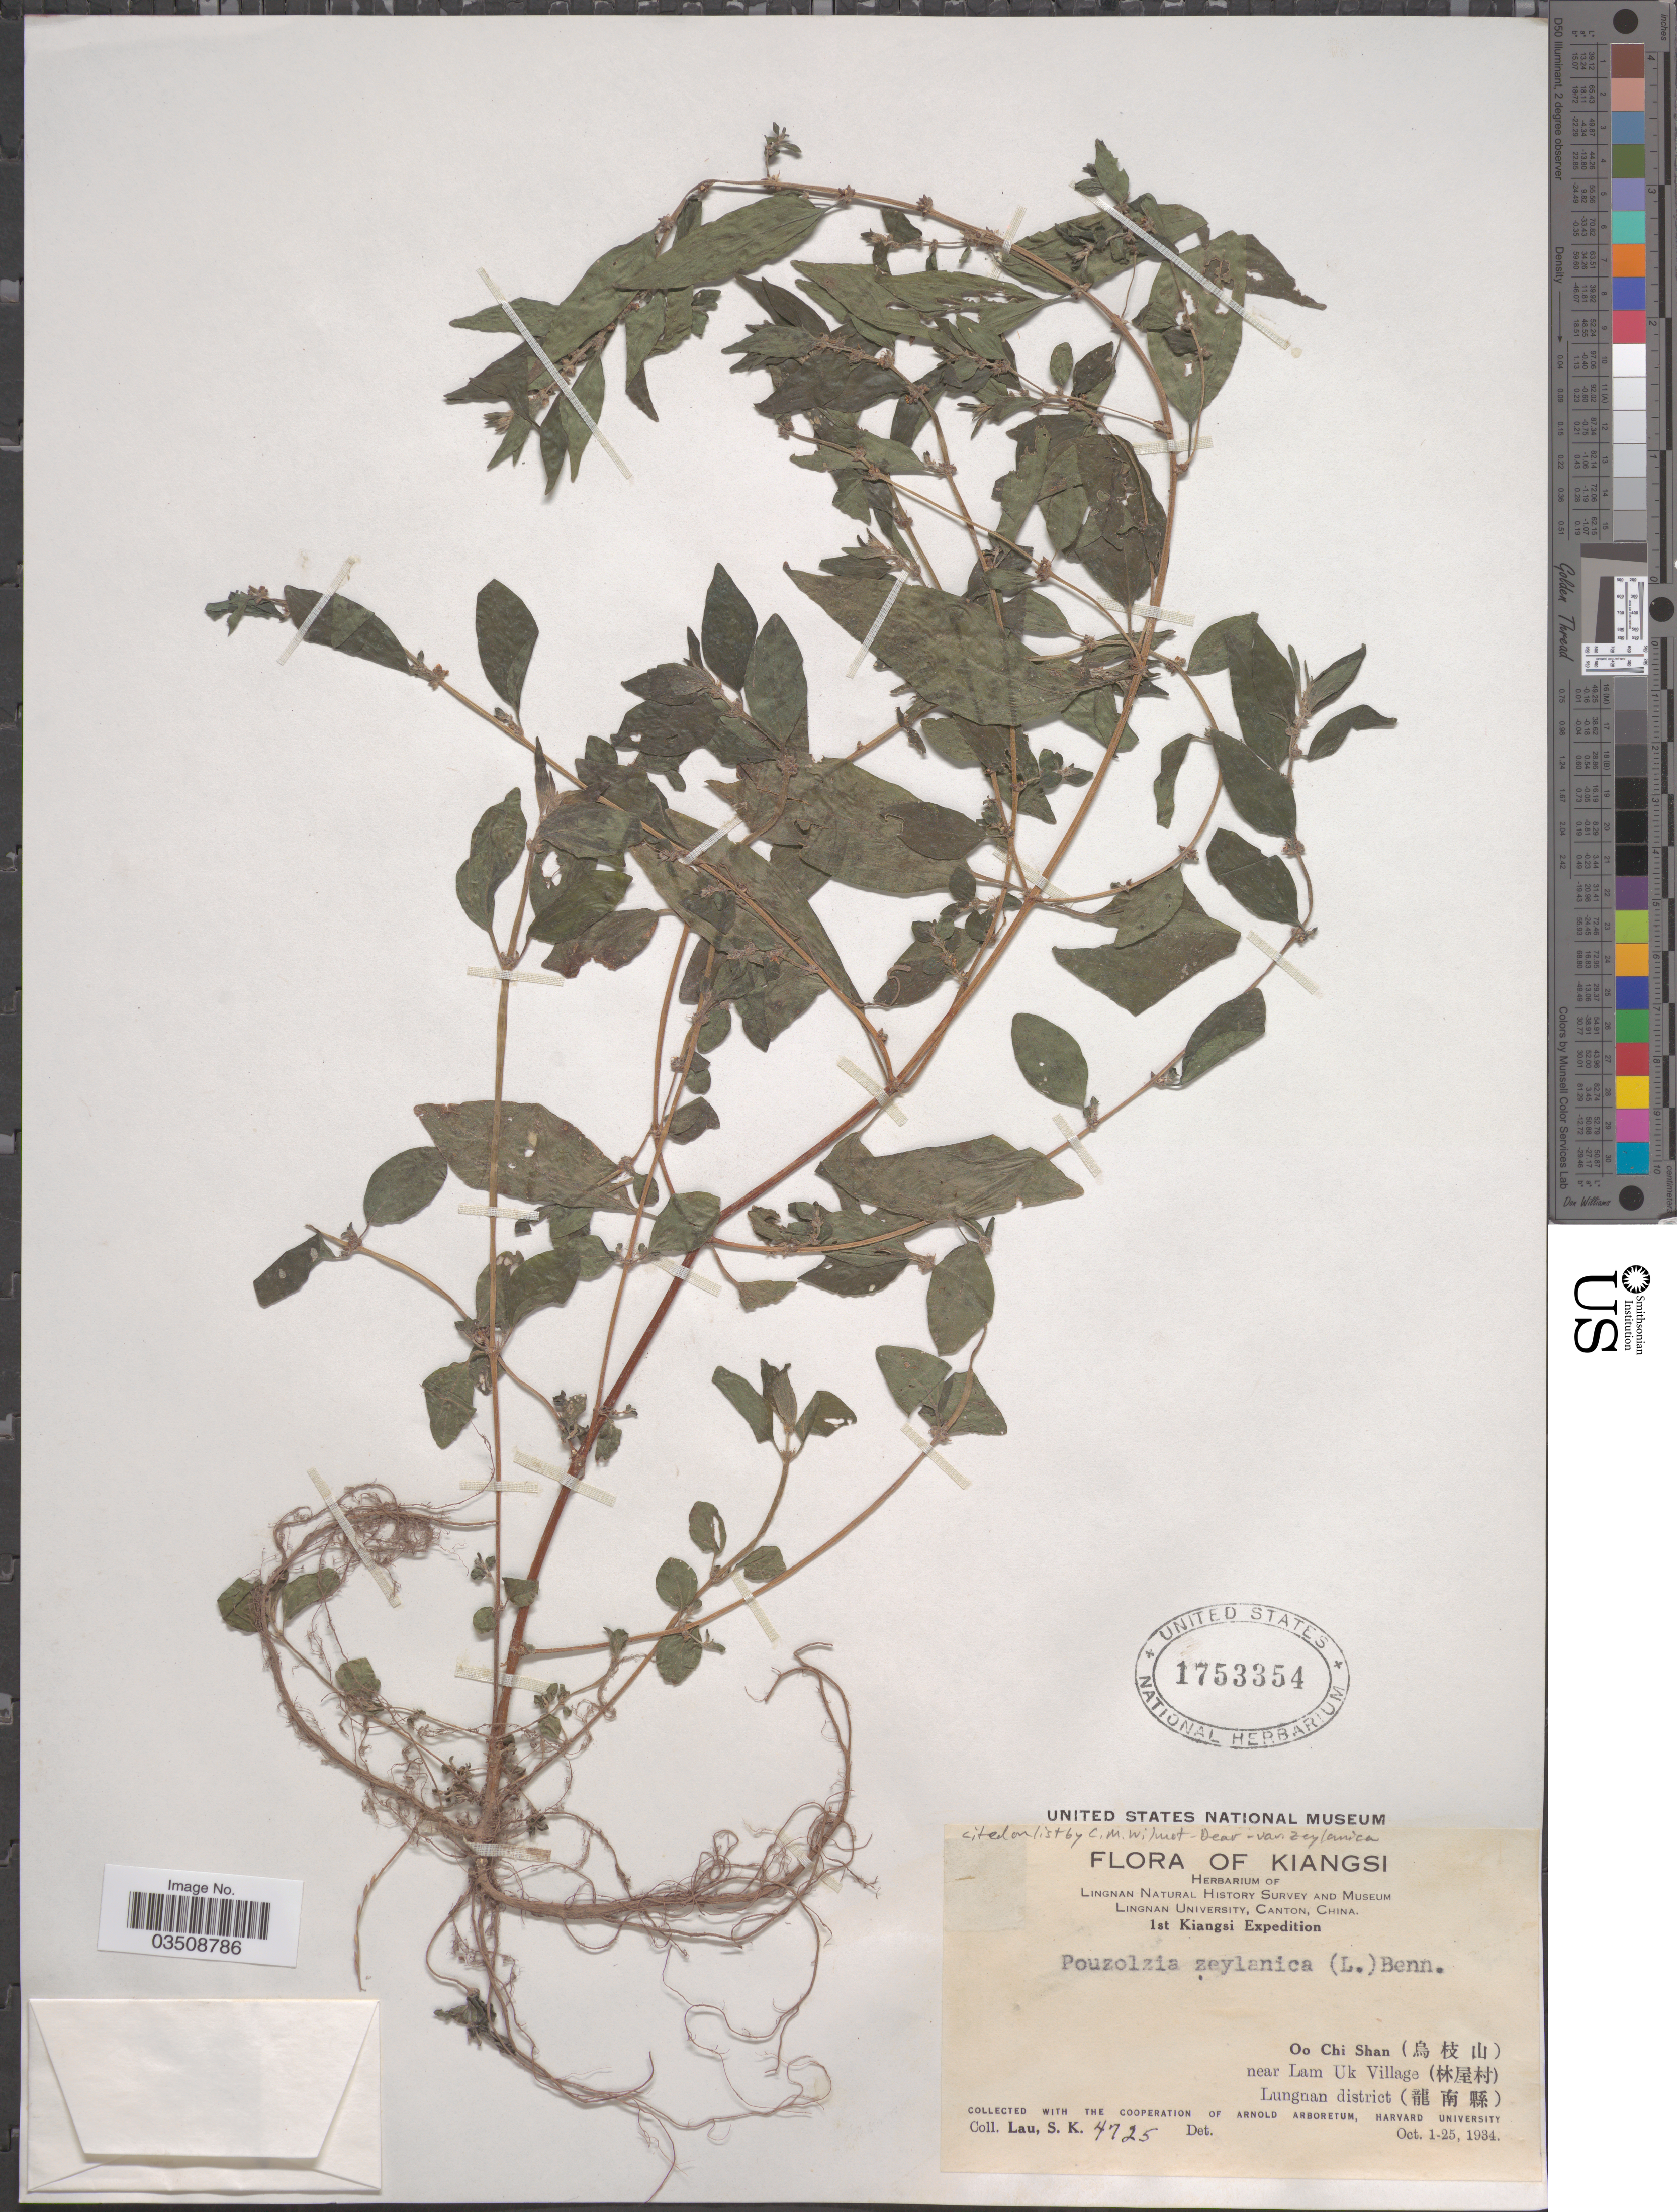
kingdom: Plantae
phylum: Tracheophyta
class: Magnoliopsida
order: Rosales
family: Urticaceae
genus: Pouzolzia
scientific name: Pouzolzia zeylanica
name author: (L.) Benn.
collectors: S. K. Lau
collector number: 4725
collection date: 1934-10-01/1934-10-25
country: China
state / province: Jiangxi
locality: Kiangsi. Oo Chi Shan (X) near Lam Uk Village (X). Lungnan district (X).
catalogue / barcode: US 1753354